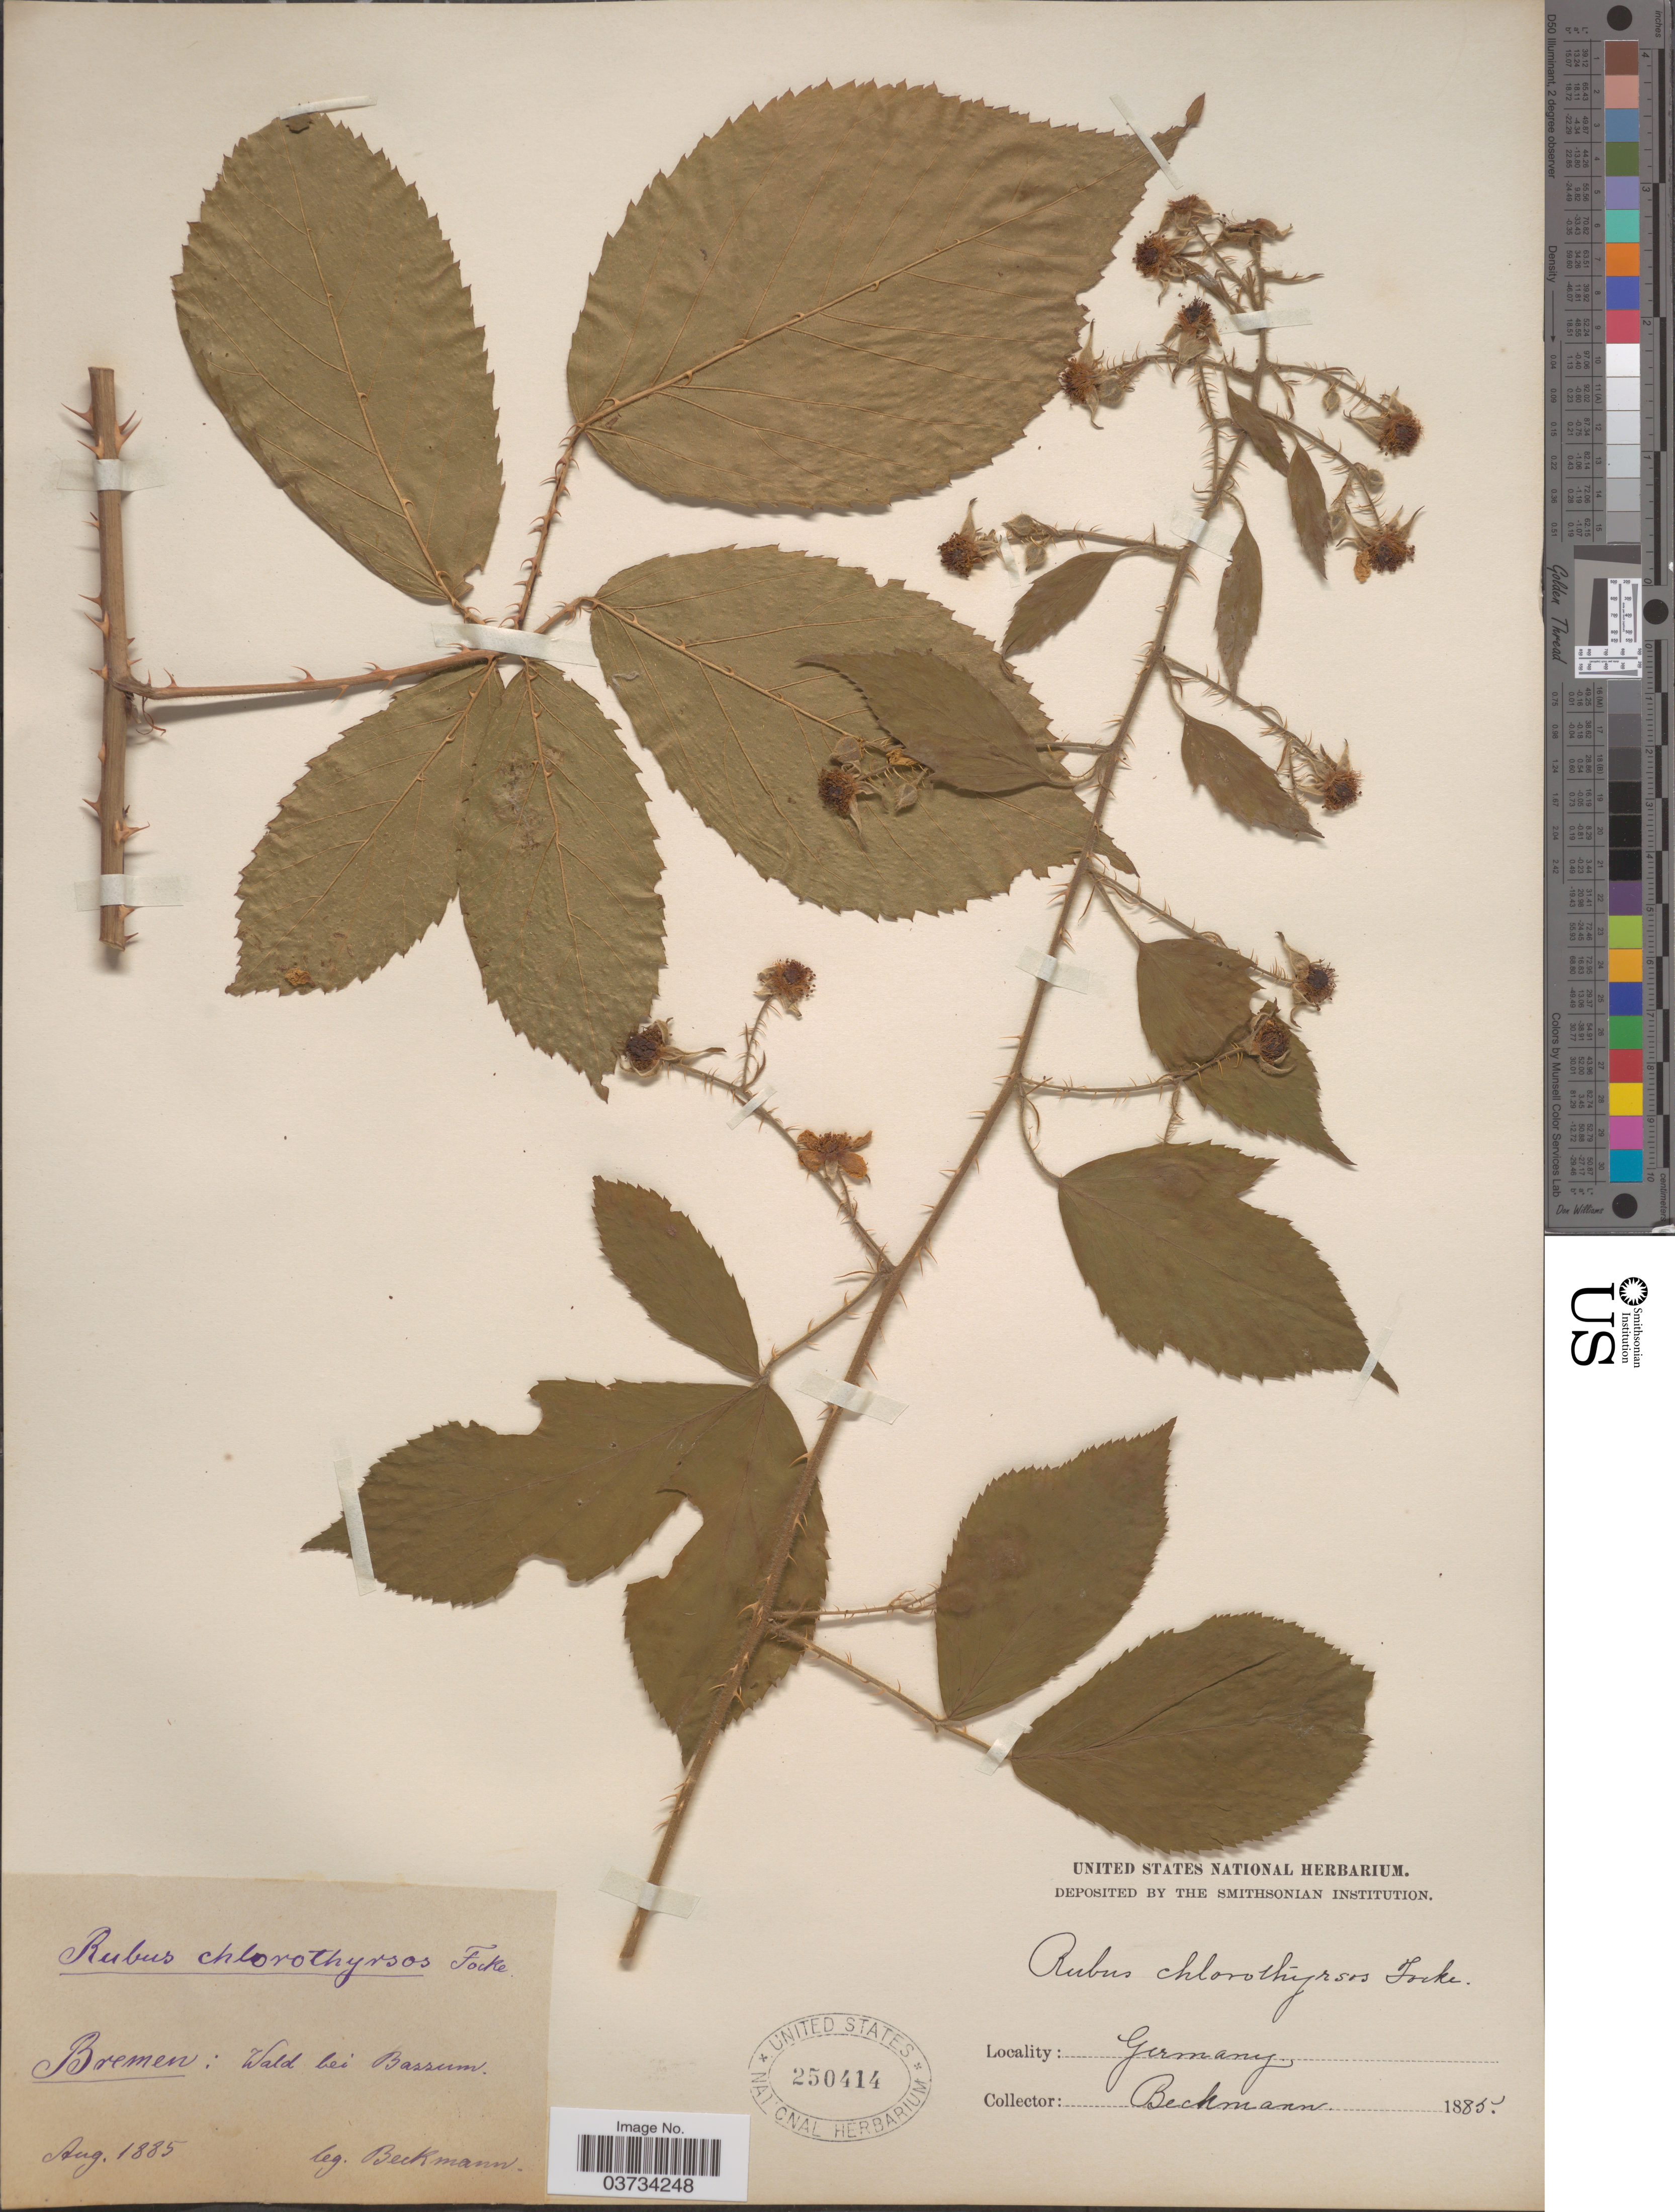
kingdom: Plantae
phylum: Tracheophyta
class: Magnoliopsida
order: Rosales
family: Rosaceae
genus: Rubus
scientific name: Rubus chlorothyrsos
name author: Focke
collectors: Beckmann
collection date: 1885-08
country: Germany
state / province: Bremen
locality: Wald bei Bassum.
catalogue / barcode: US 250414